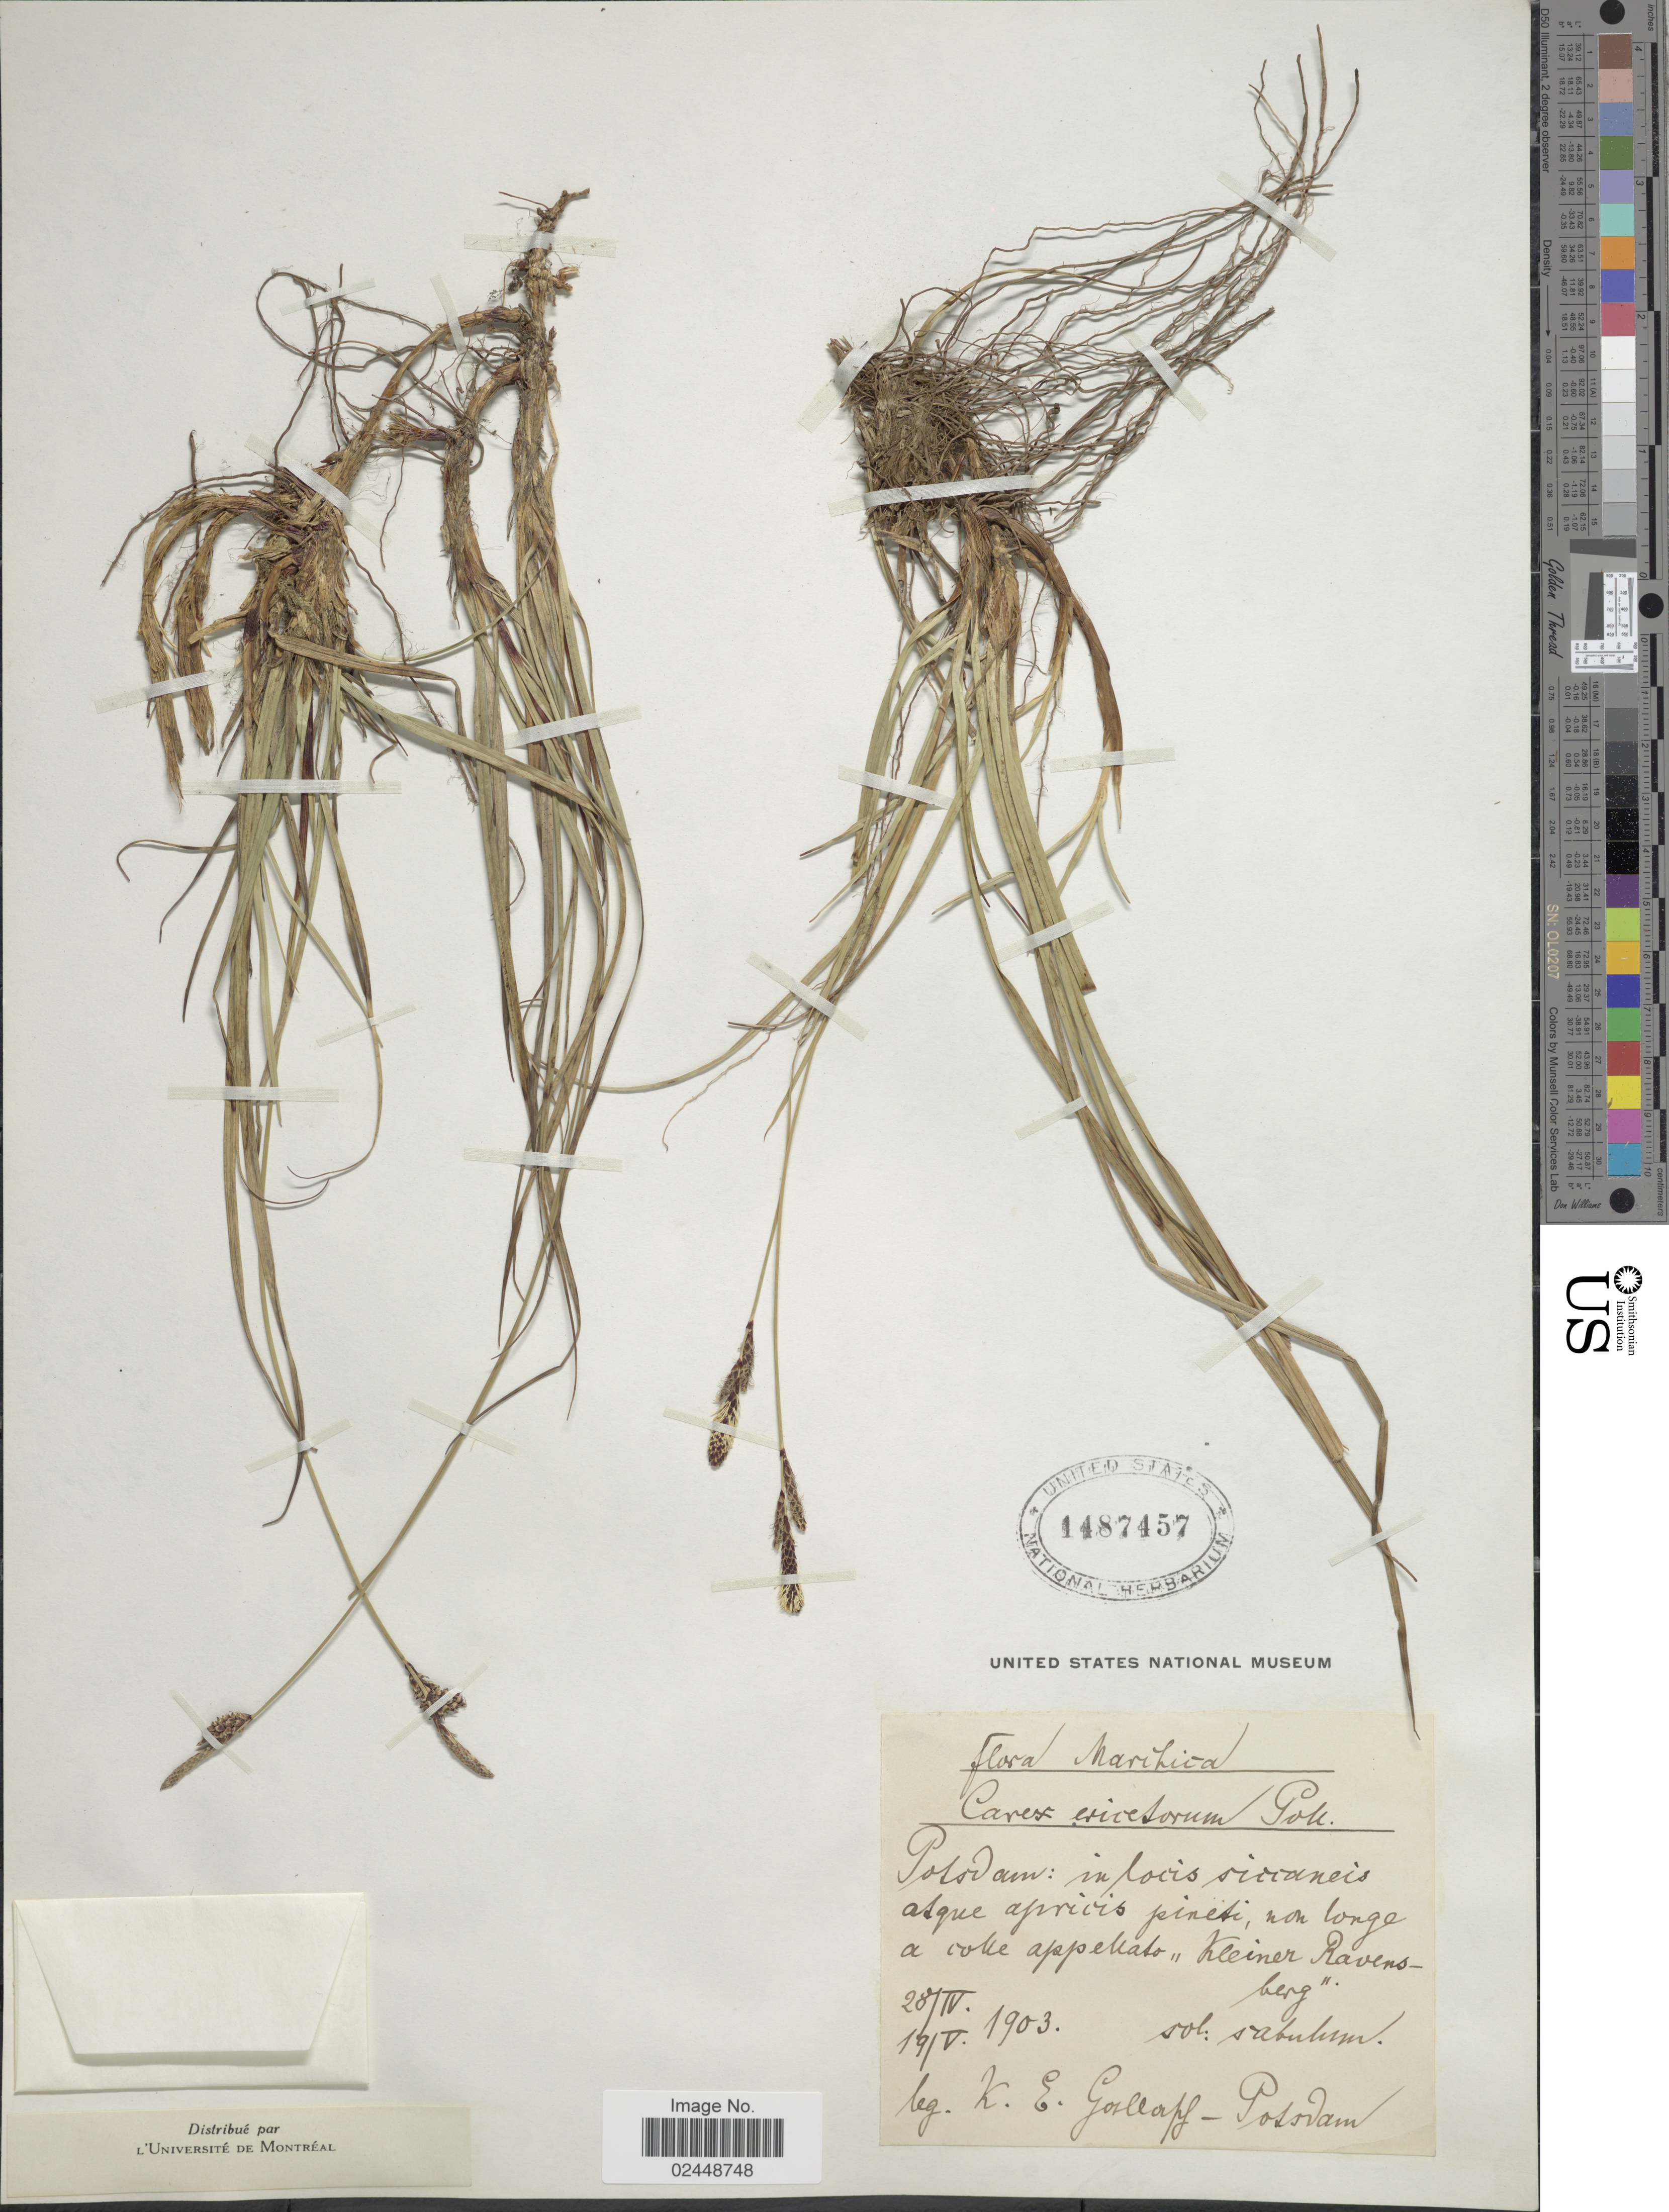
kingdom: Plantae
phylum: Tracheophyta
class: Liliopsida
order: Poales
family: Cyperaceae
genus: Carex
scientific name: Carex ericetorum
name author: Pollich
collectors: K. Gosllarpf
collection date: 1903-04-28/1903-05-19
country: Germany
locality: Marihica, Potsdam: in locis siccaneis asque apricis pinetis non longe a coke appelkato Kleiner Ravensberg sol. sabulum [interpreted]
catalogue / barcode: US 1487457